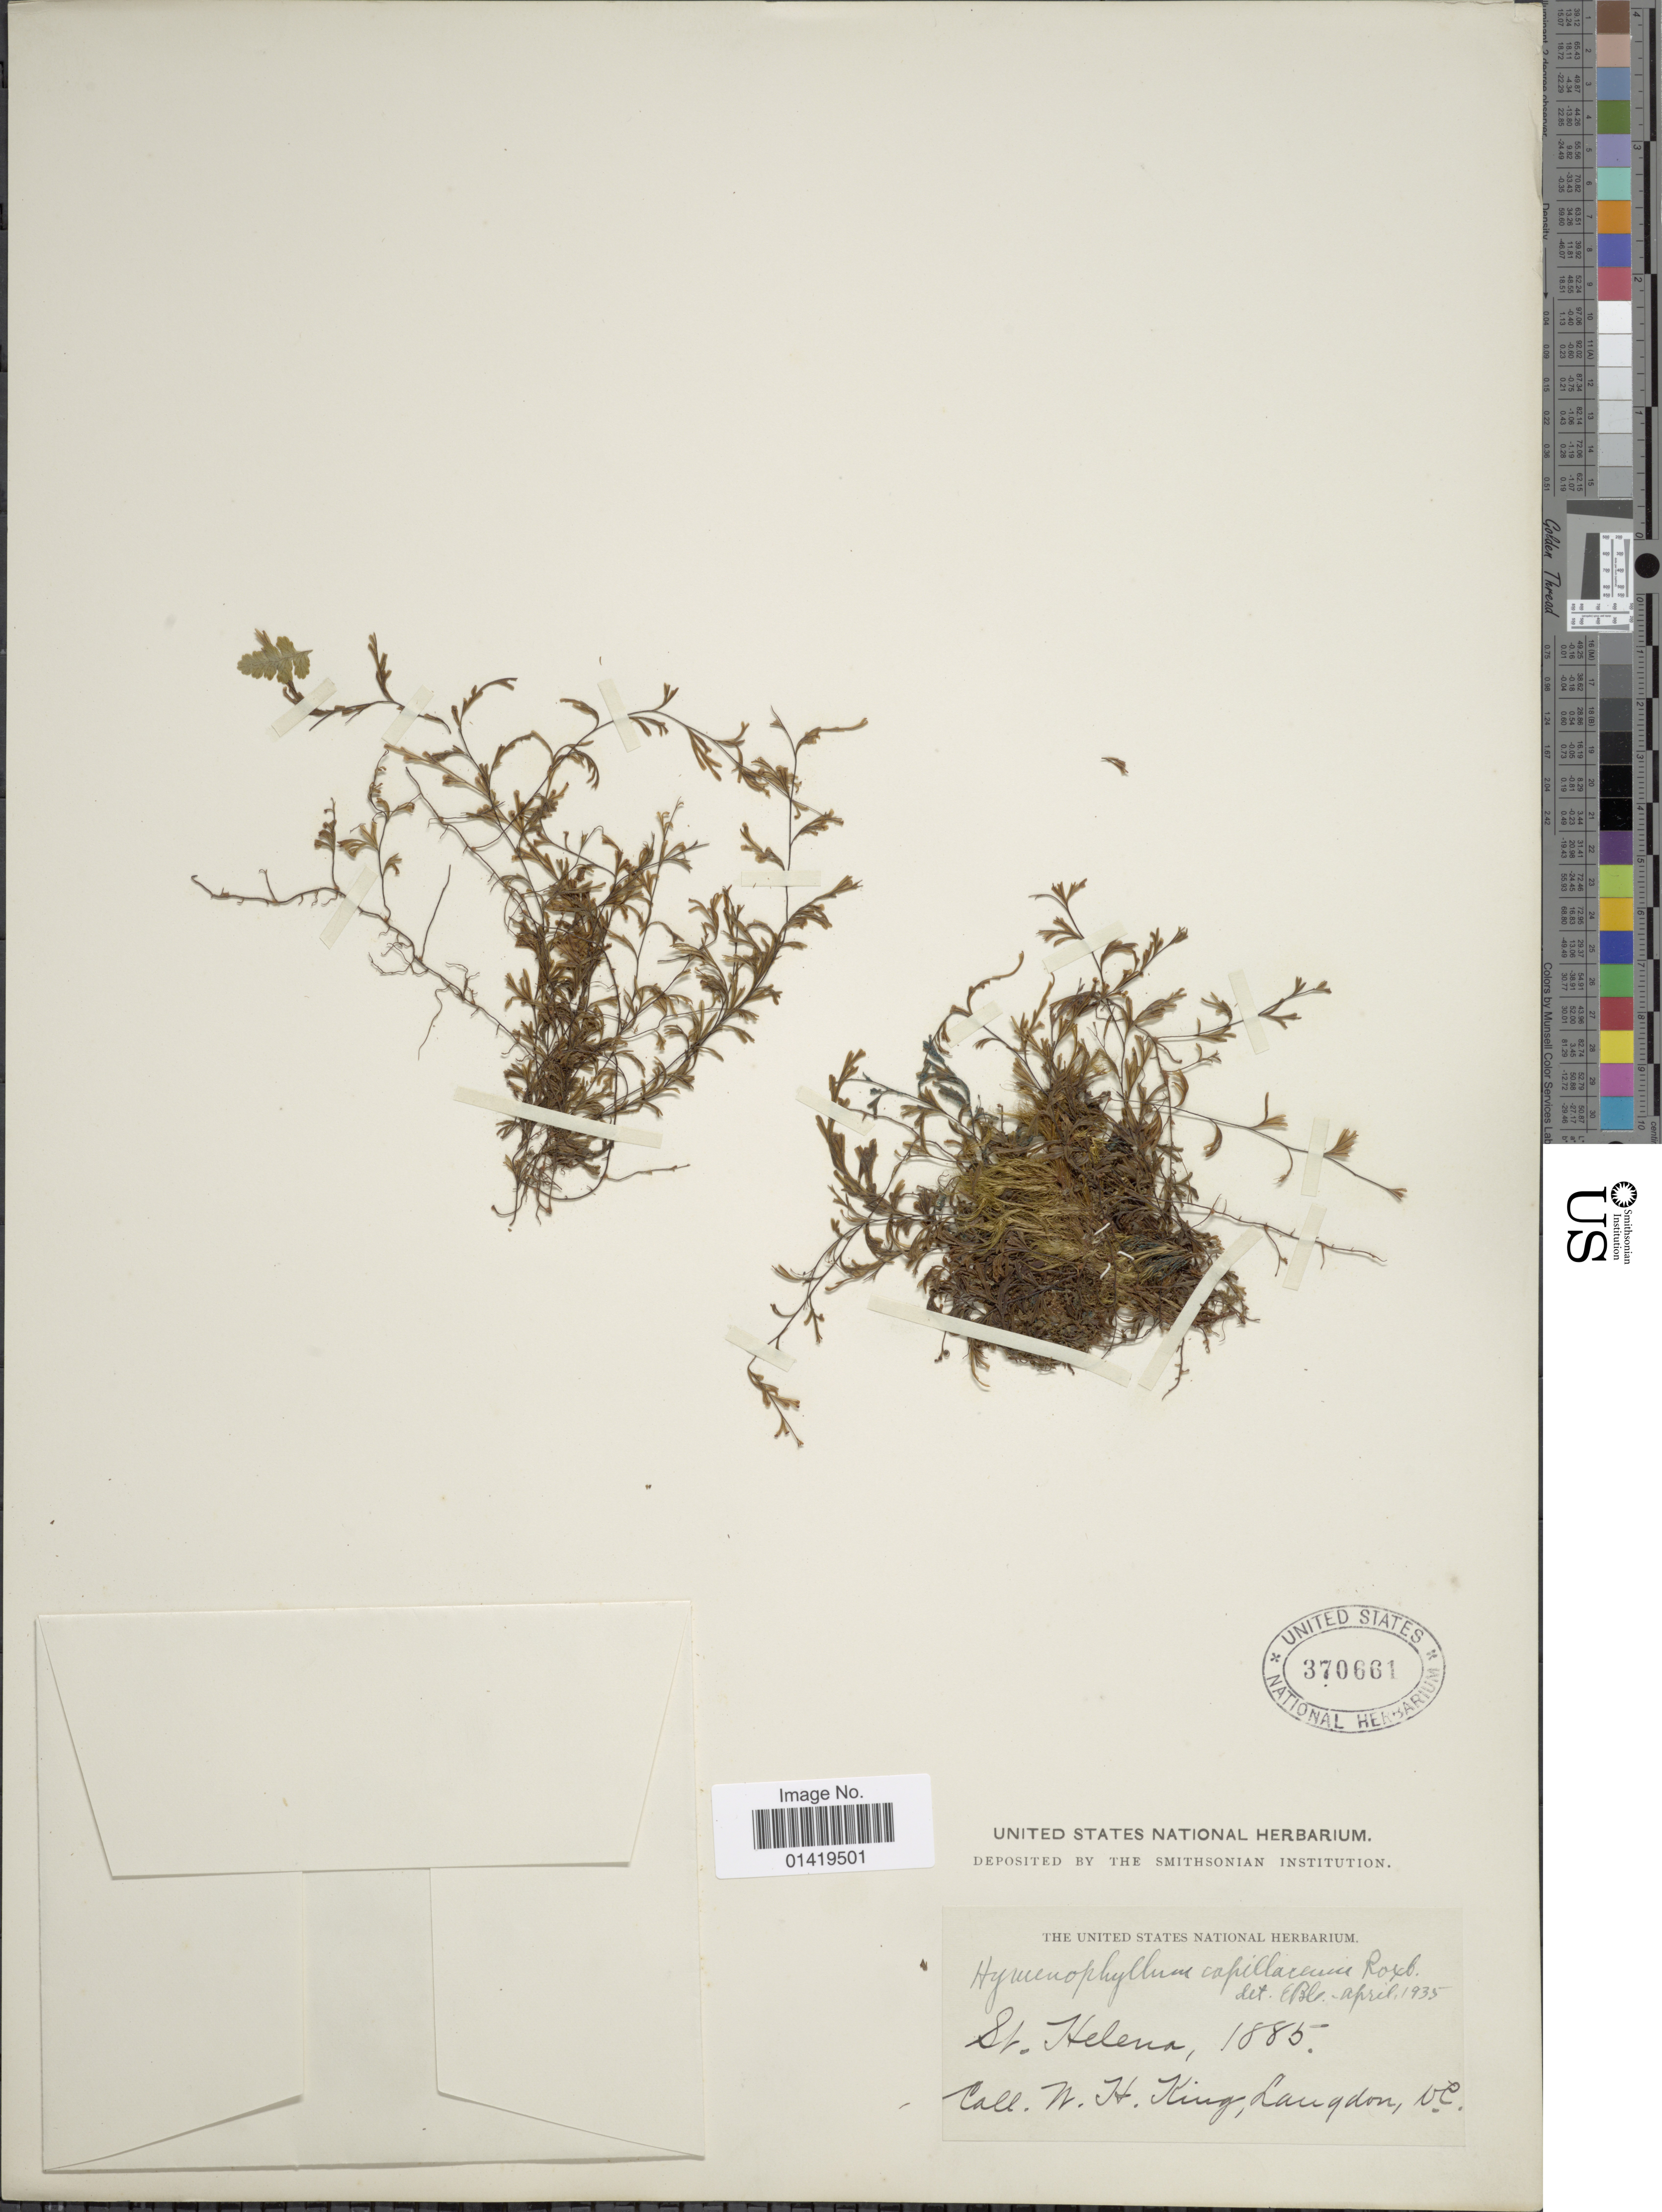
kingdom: Plantae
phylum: Tracheophyta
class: Polypodiopsida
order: Hymenophyllales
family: Hymenophyllaceae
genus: Hymenophyllum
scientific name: Hymenophyllum capillaceum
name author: Roxb.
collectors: N. King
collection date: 1885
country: St. Helena Islands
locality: St. Helena Lang don D.C. [interpreted]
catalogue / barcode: US 370661